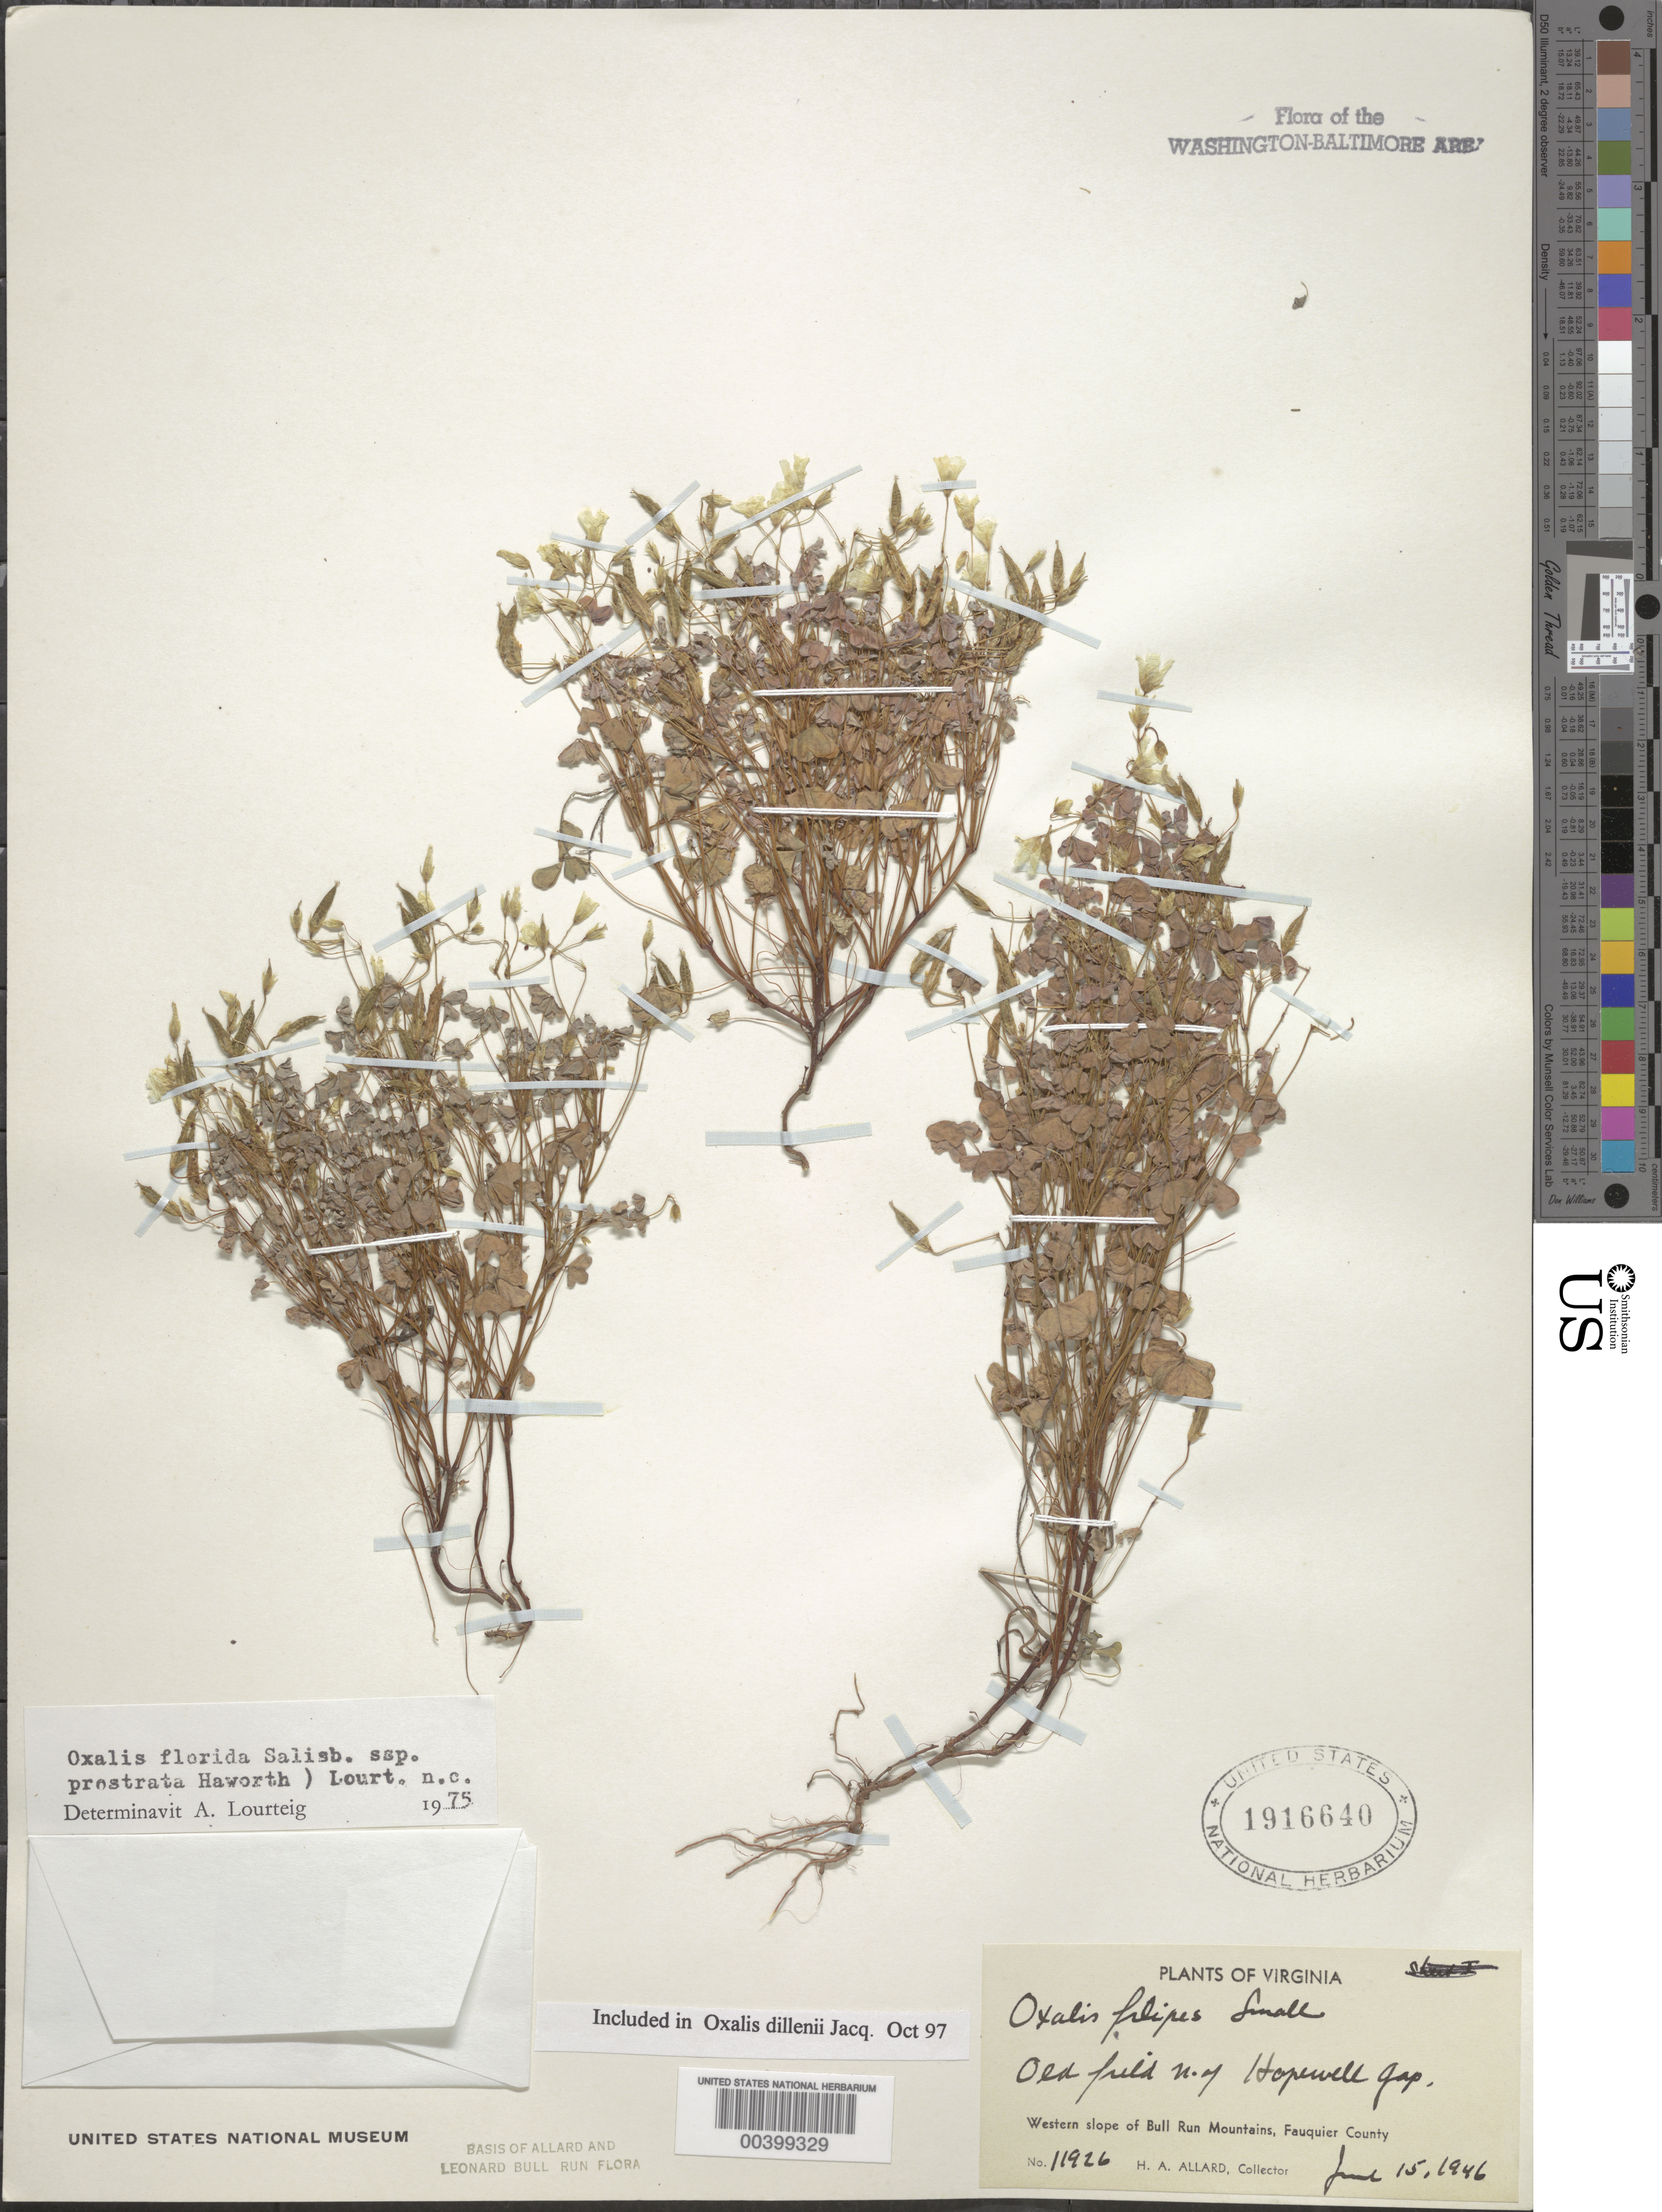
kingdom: Plantae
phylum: Tracheophyta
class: Magnoliopsida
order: Oxalidales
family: Oxalidaceae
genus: Oxalis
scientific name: Oxalis dillenii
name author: Jacq.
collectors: H. A. Allard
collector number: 11926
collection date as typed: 15 Jun 1946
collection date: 1946-06-15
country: United States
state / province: Virginia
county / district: Fauquier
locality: North of Hopewell Gap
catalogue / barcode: US 1916640